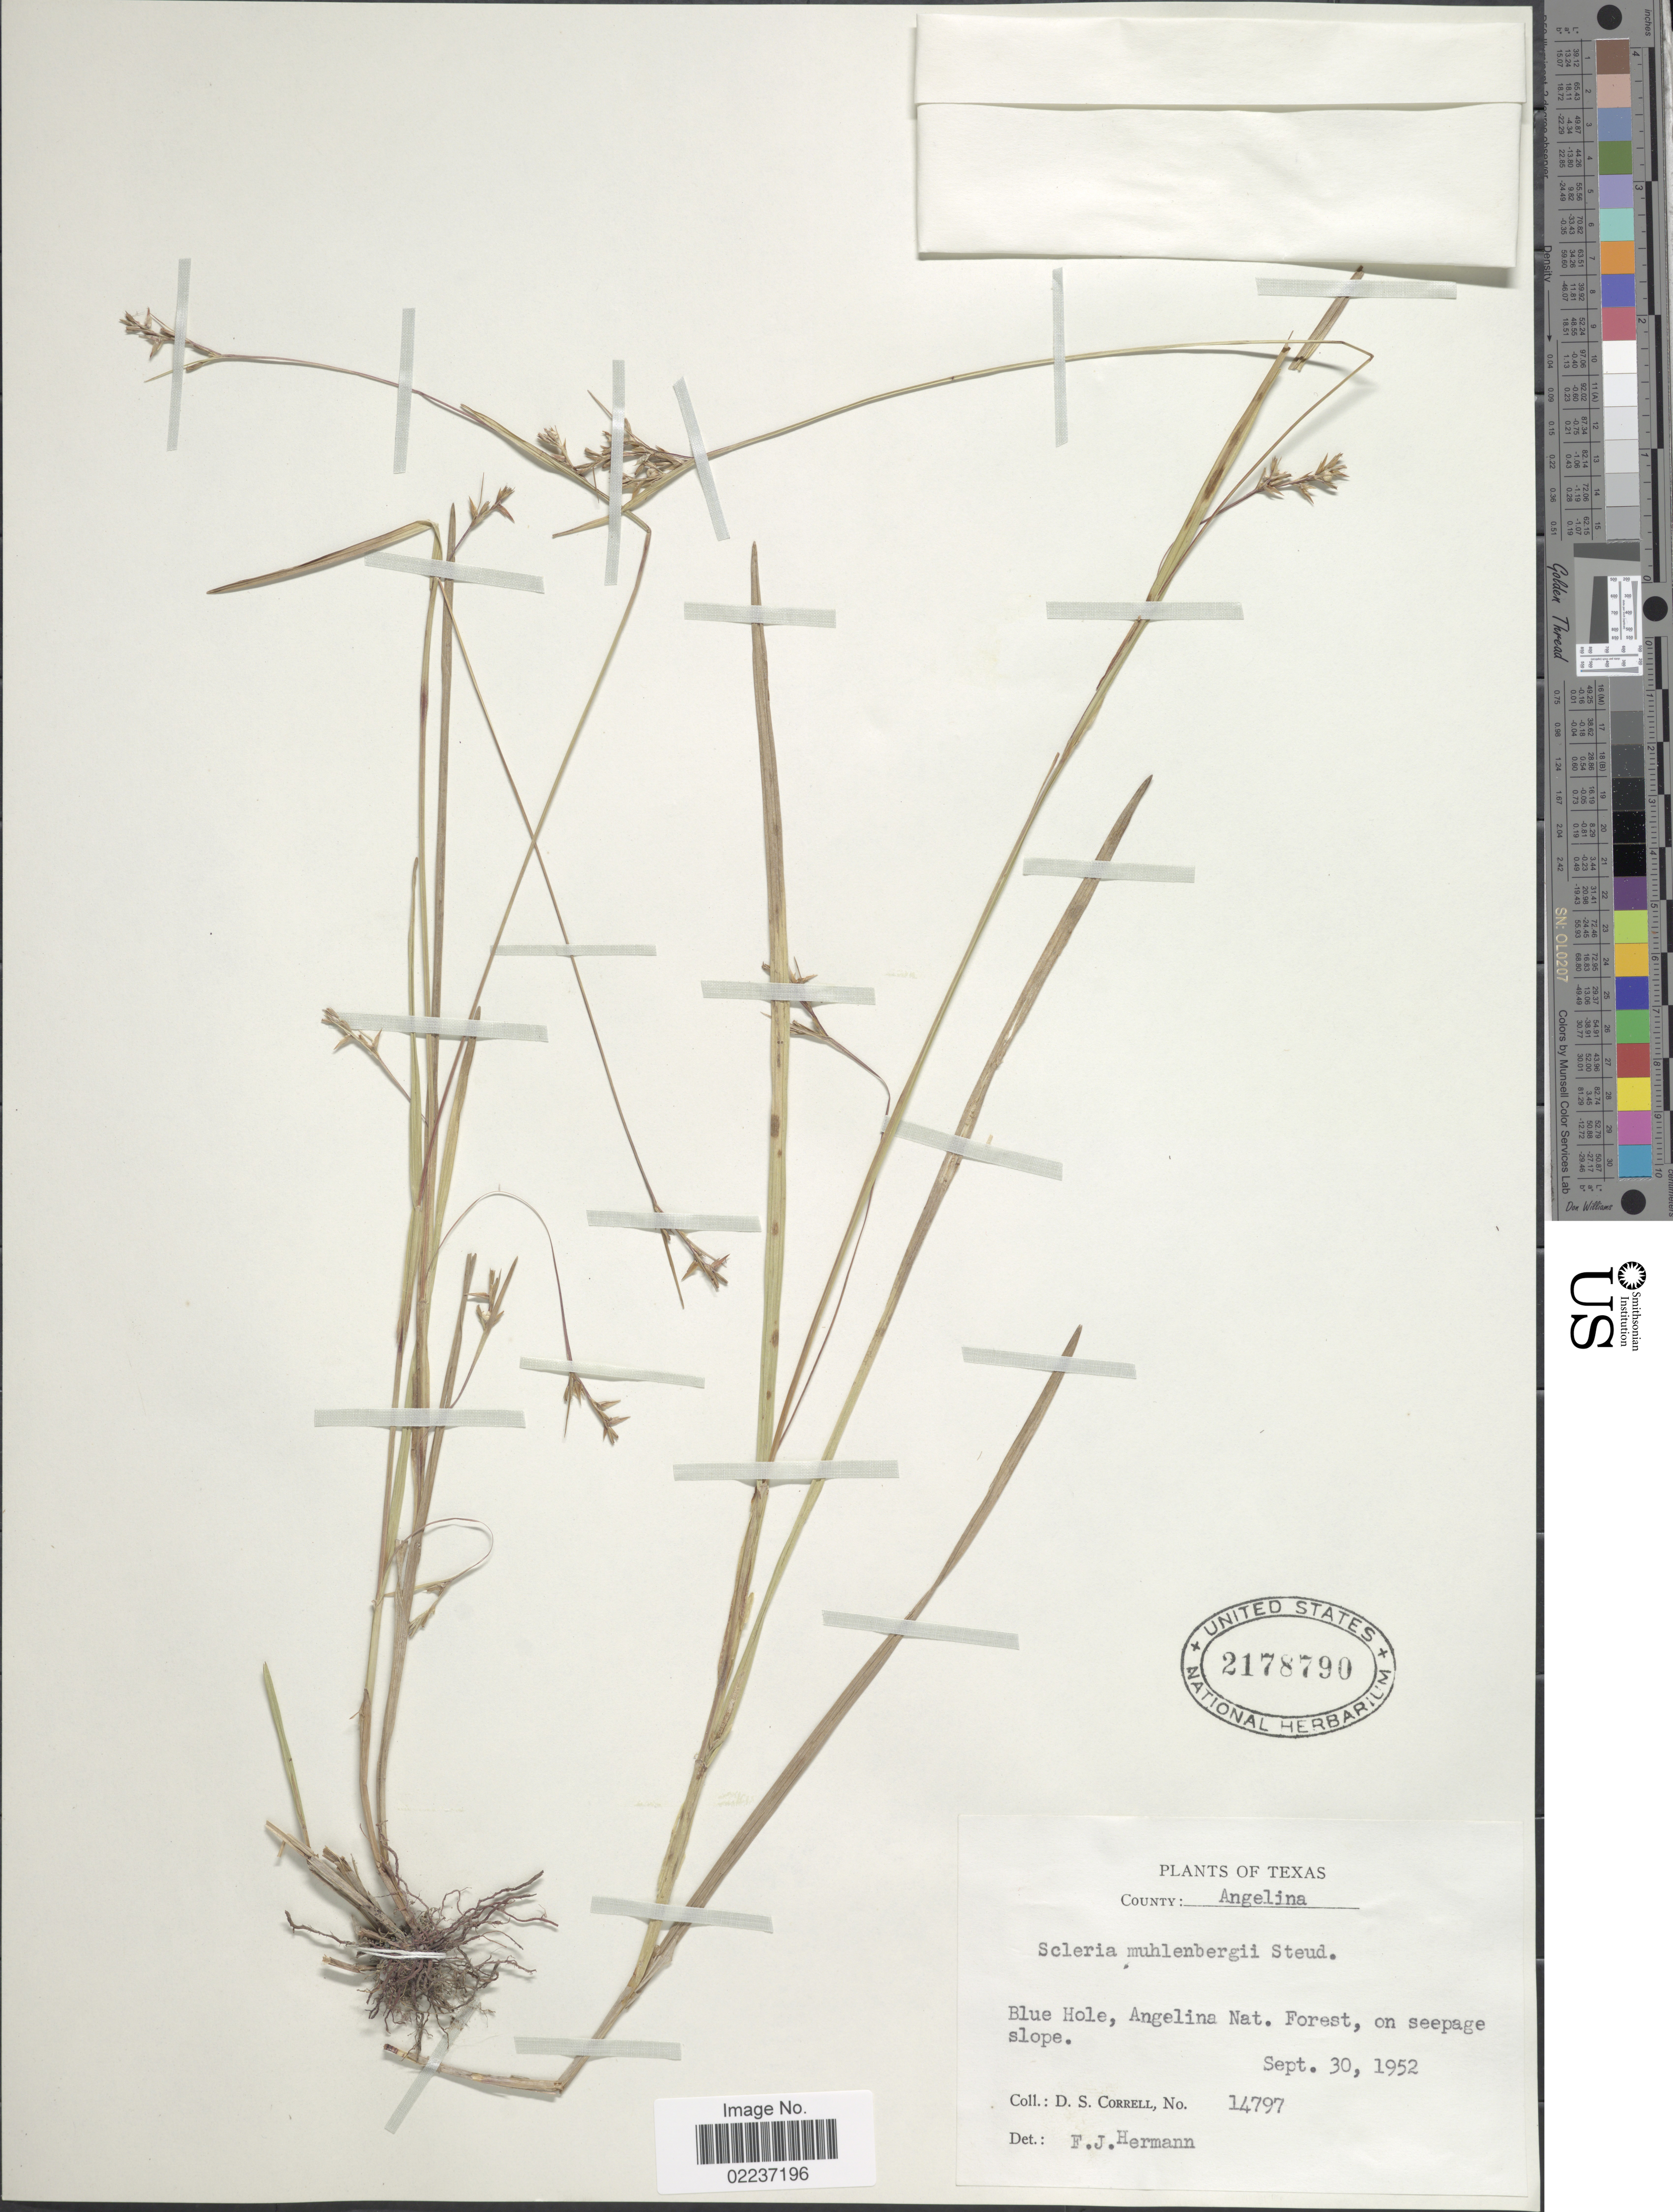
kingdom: Plantae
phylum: Tracheophyta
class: Liliopsida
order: Poales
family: Cyperaceae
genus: Scleria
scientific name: Scleria muehlenbergii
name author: Steud.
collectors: D. S. Correll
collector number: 14797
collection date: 1952-09-30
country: United States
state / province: Texas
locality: County: Angelina, Blue Hole, Angelina Nat. Forest, on seepage slope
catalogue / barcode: US 2178790